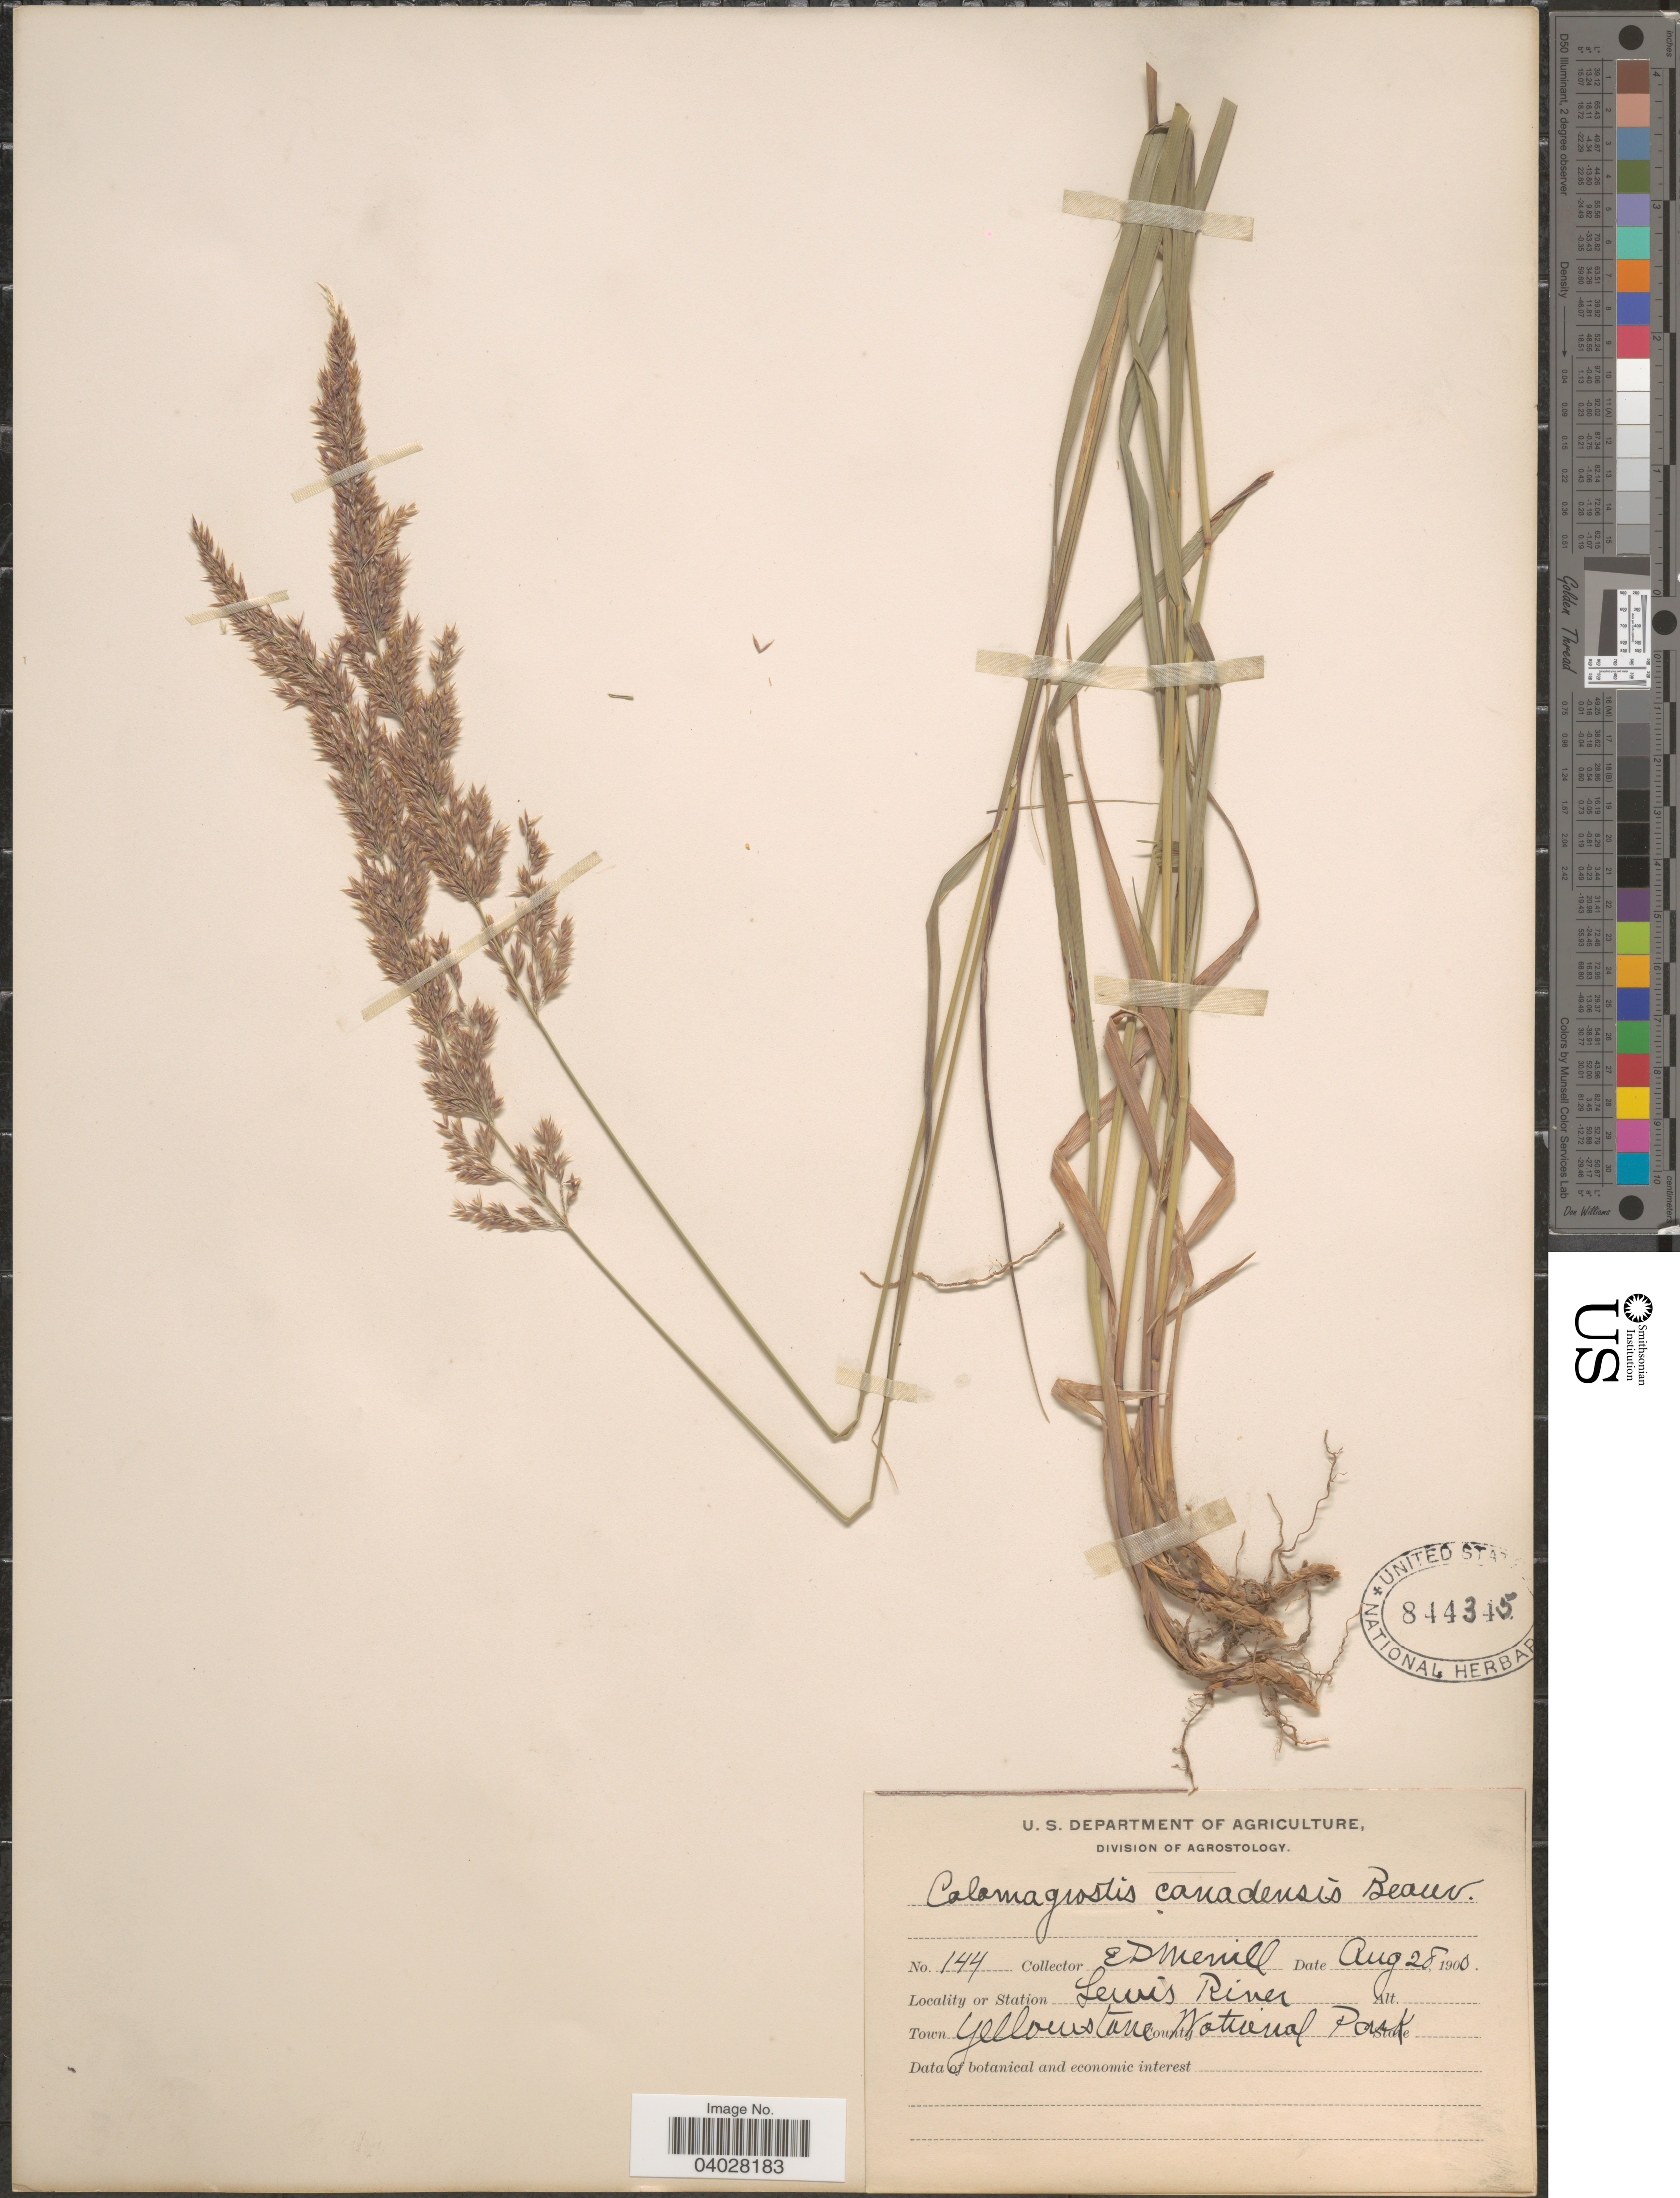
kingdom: Plantae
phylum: Tracheophyta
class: Liliopsida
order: Poales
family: Poaceae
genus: Calamagrostis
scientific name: Calamagrostis canadensis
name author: (Michx.) P. Beauv.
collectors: E. D. Merrill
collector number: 144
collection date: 1900-08-28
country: United States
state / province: Wyoming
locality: Station Lewis River. Town Yellowstone National Park.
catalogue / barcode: US 844345